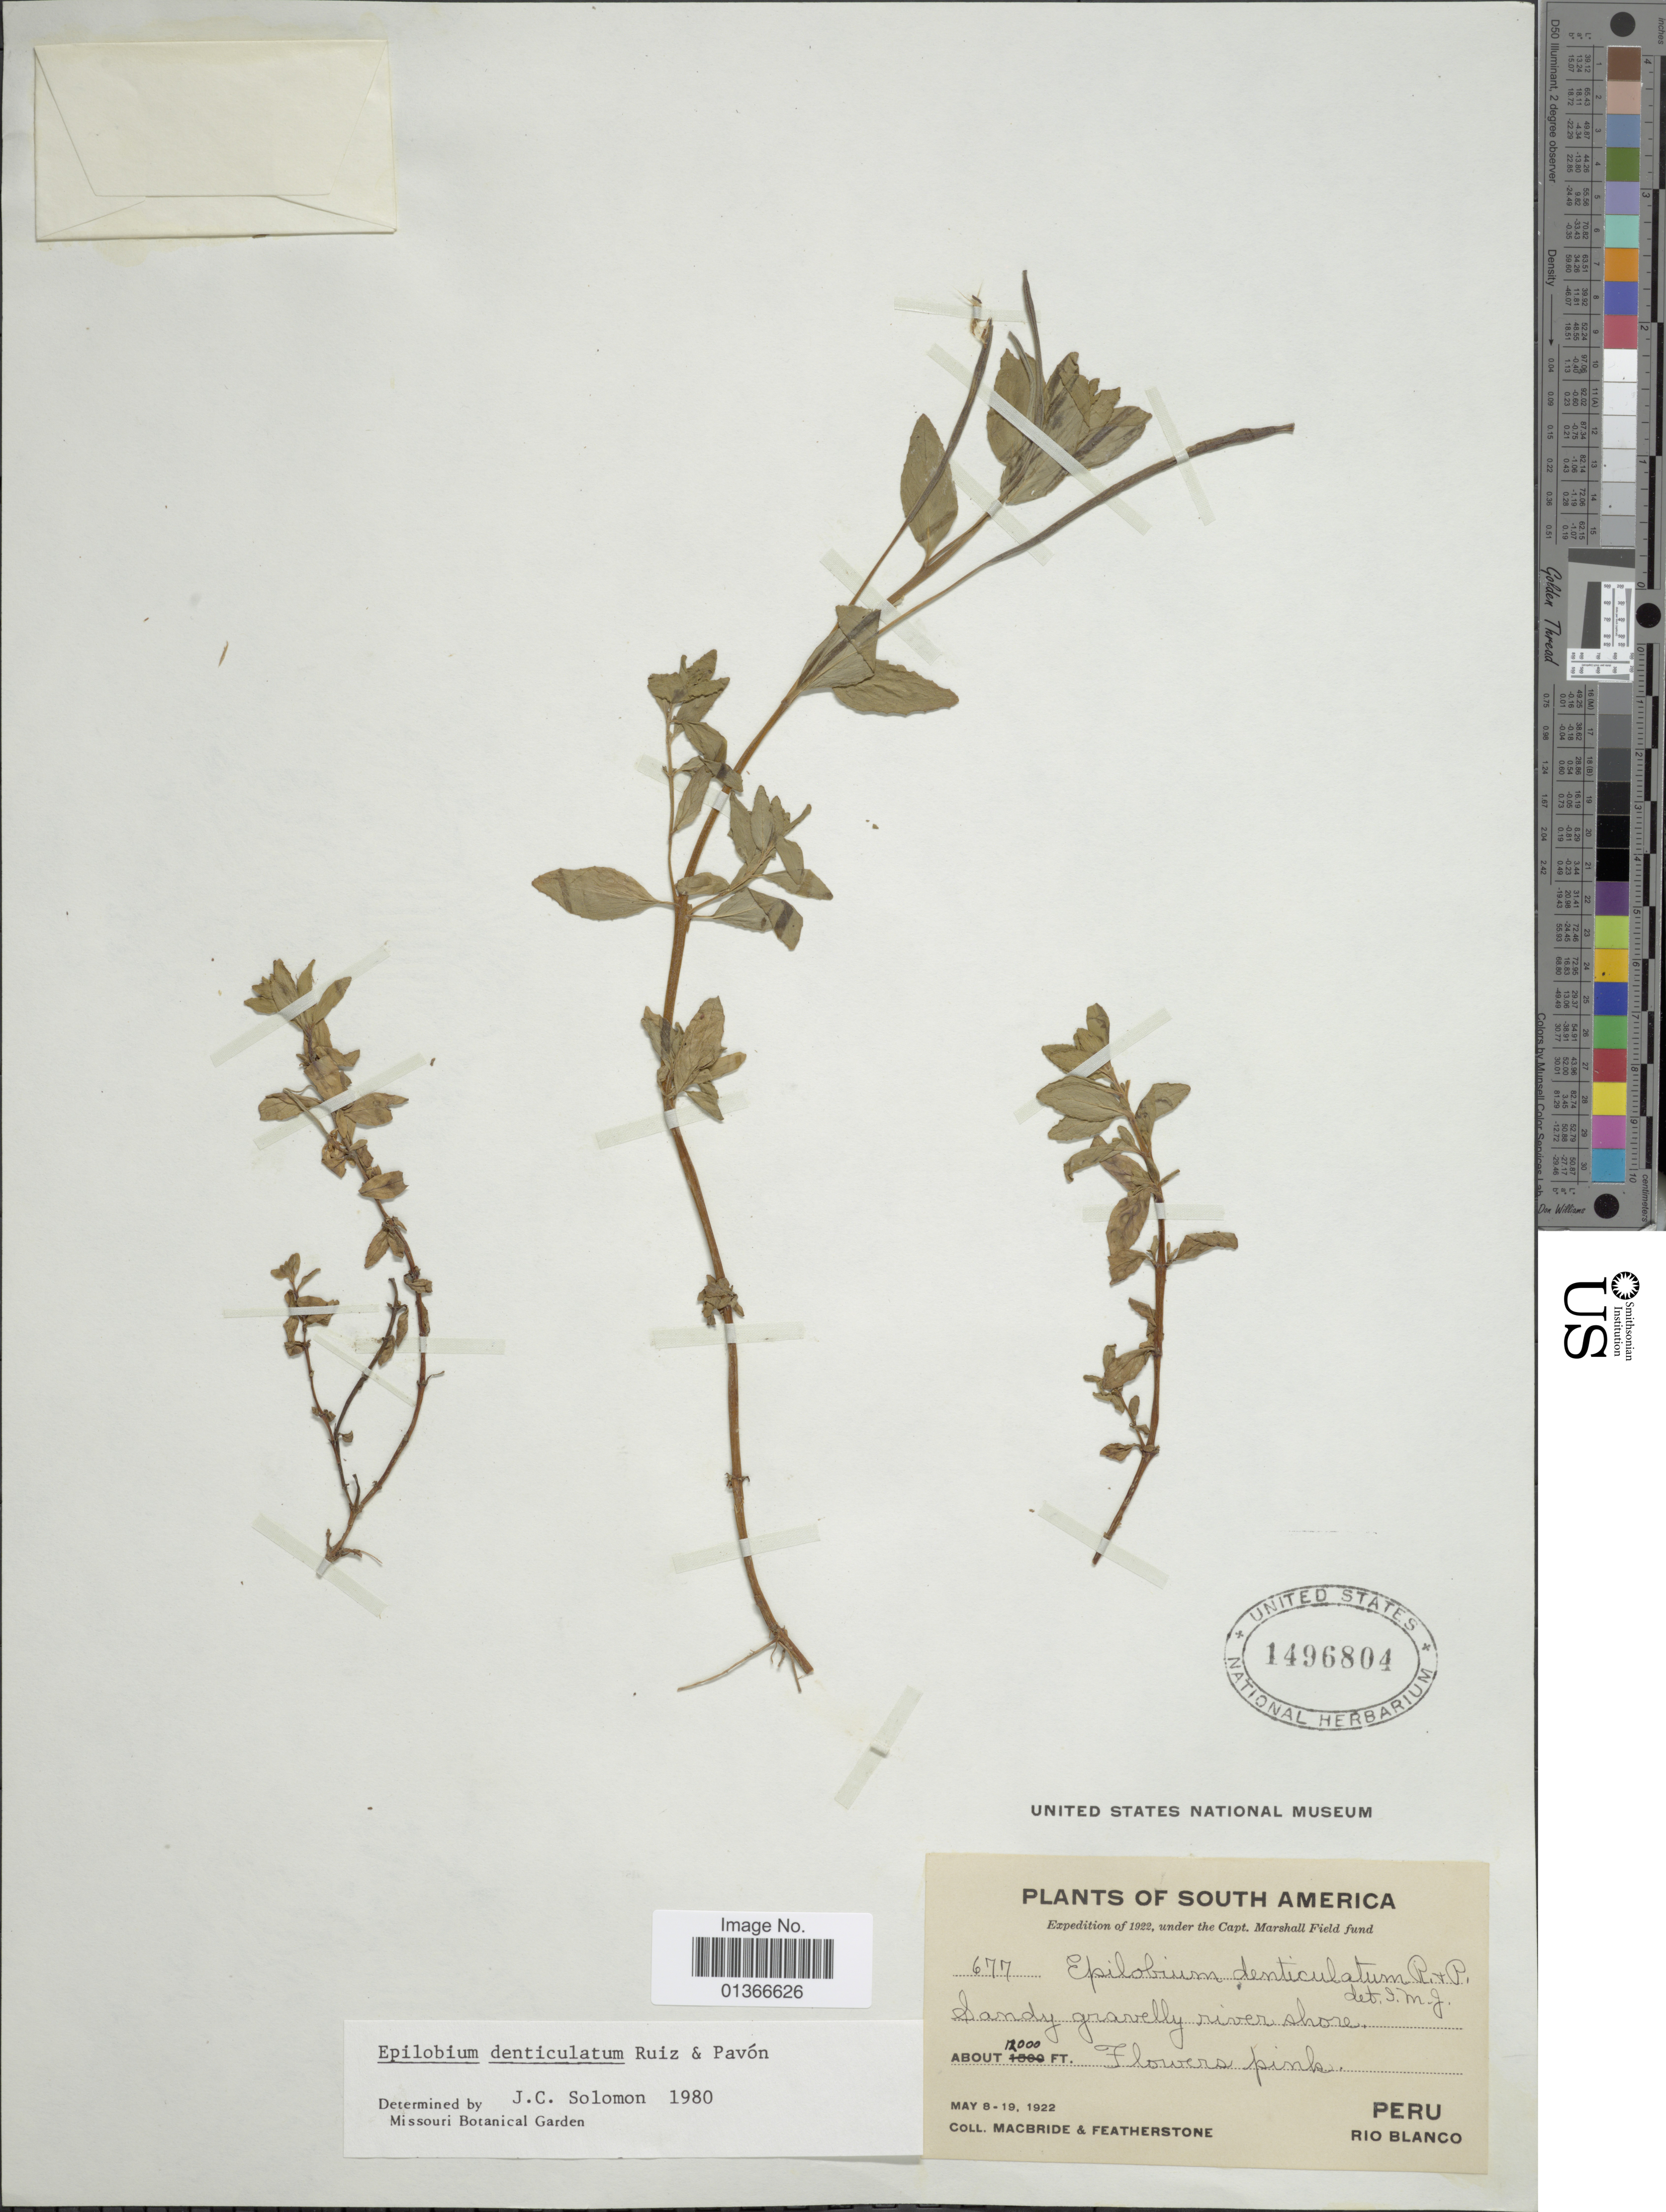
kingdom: Plantae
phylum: Tracheophyta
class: Magnoliopsida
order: Myrtales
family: Onagraceae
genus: Epilobium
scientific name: Epilobium denticulatum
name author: Ruiz & Pav.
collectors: Macbride, -- & -. Featherstone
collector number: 677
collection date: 1922-05-08/1922-05-19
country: Peru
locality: Rio Blanco.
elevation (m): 3658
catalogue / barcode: US 1496804